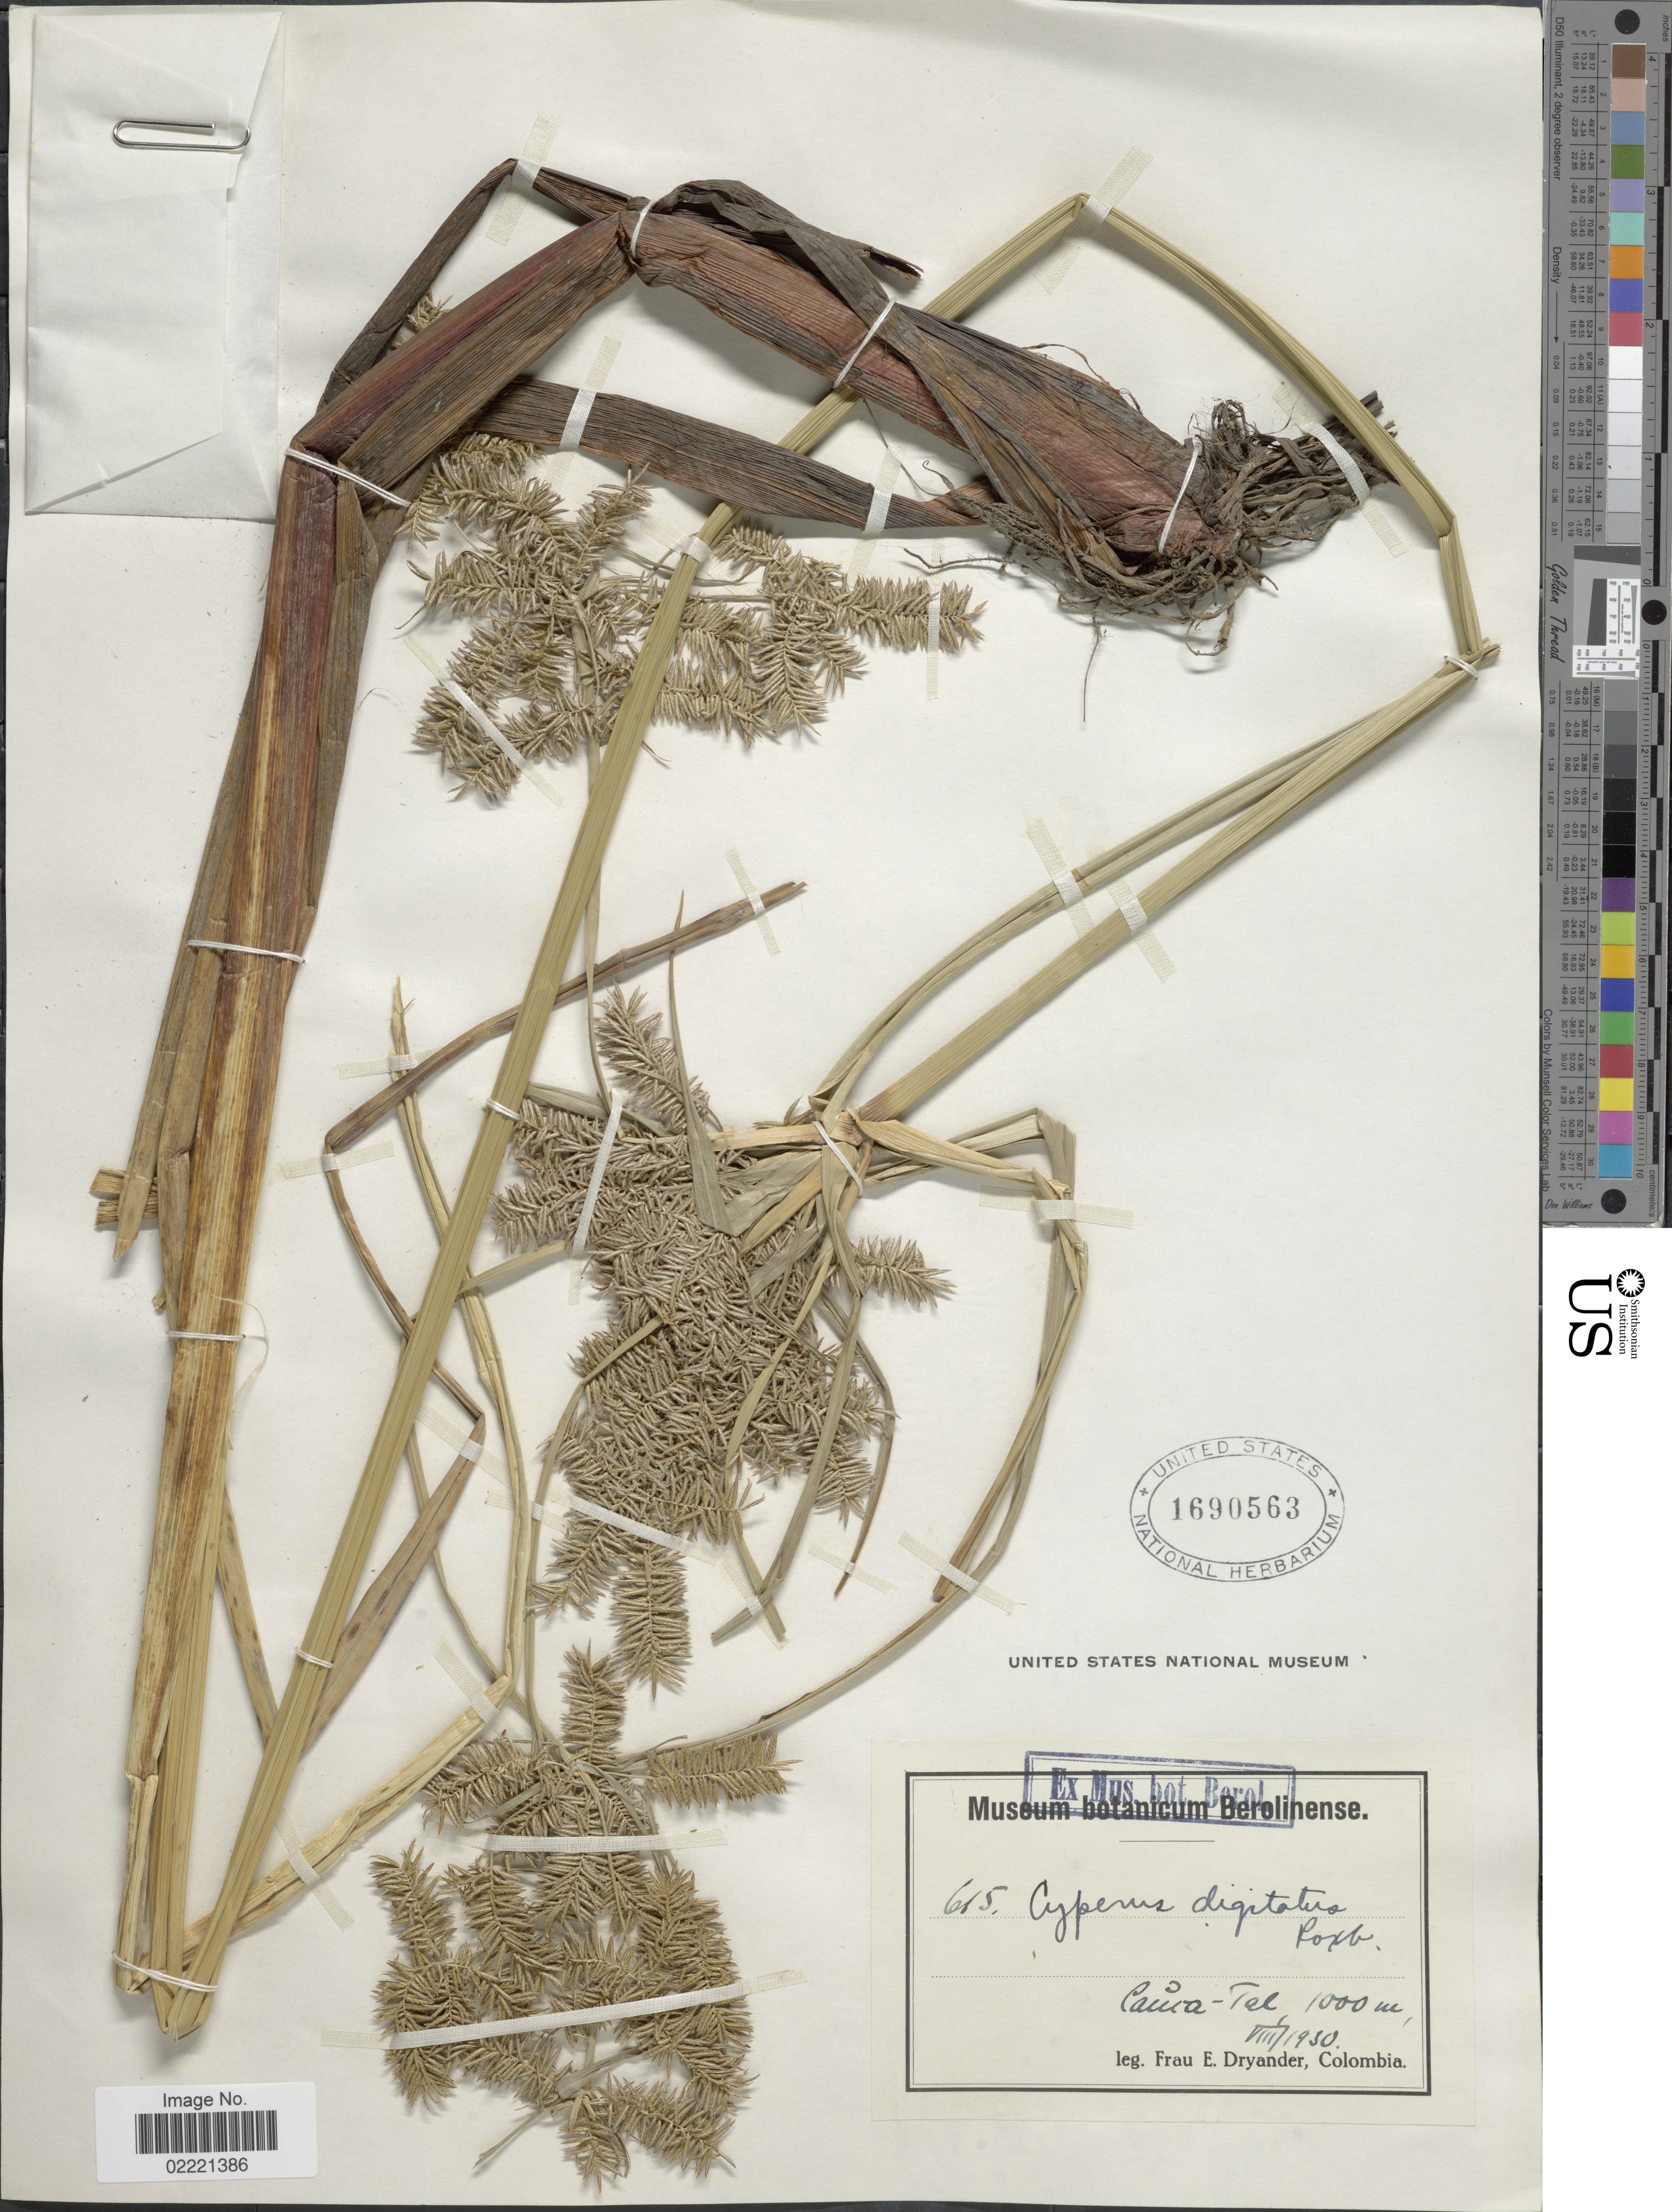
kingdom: Plantae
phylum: Tracheophyta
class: Liliopsida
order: Poales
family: Cyperaceae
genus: Cyperus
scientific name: Cyperus digitatus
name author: Roxb.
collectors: F. Dryander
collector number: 615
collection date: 1930-08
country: Colombia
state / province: Cauca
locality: Cauca-Tel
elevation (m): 1000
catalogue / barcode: US 1690563